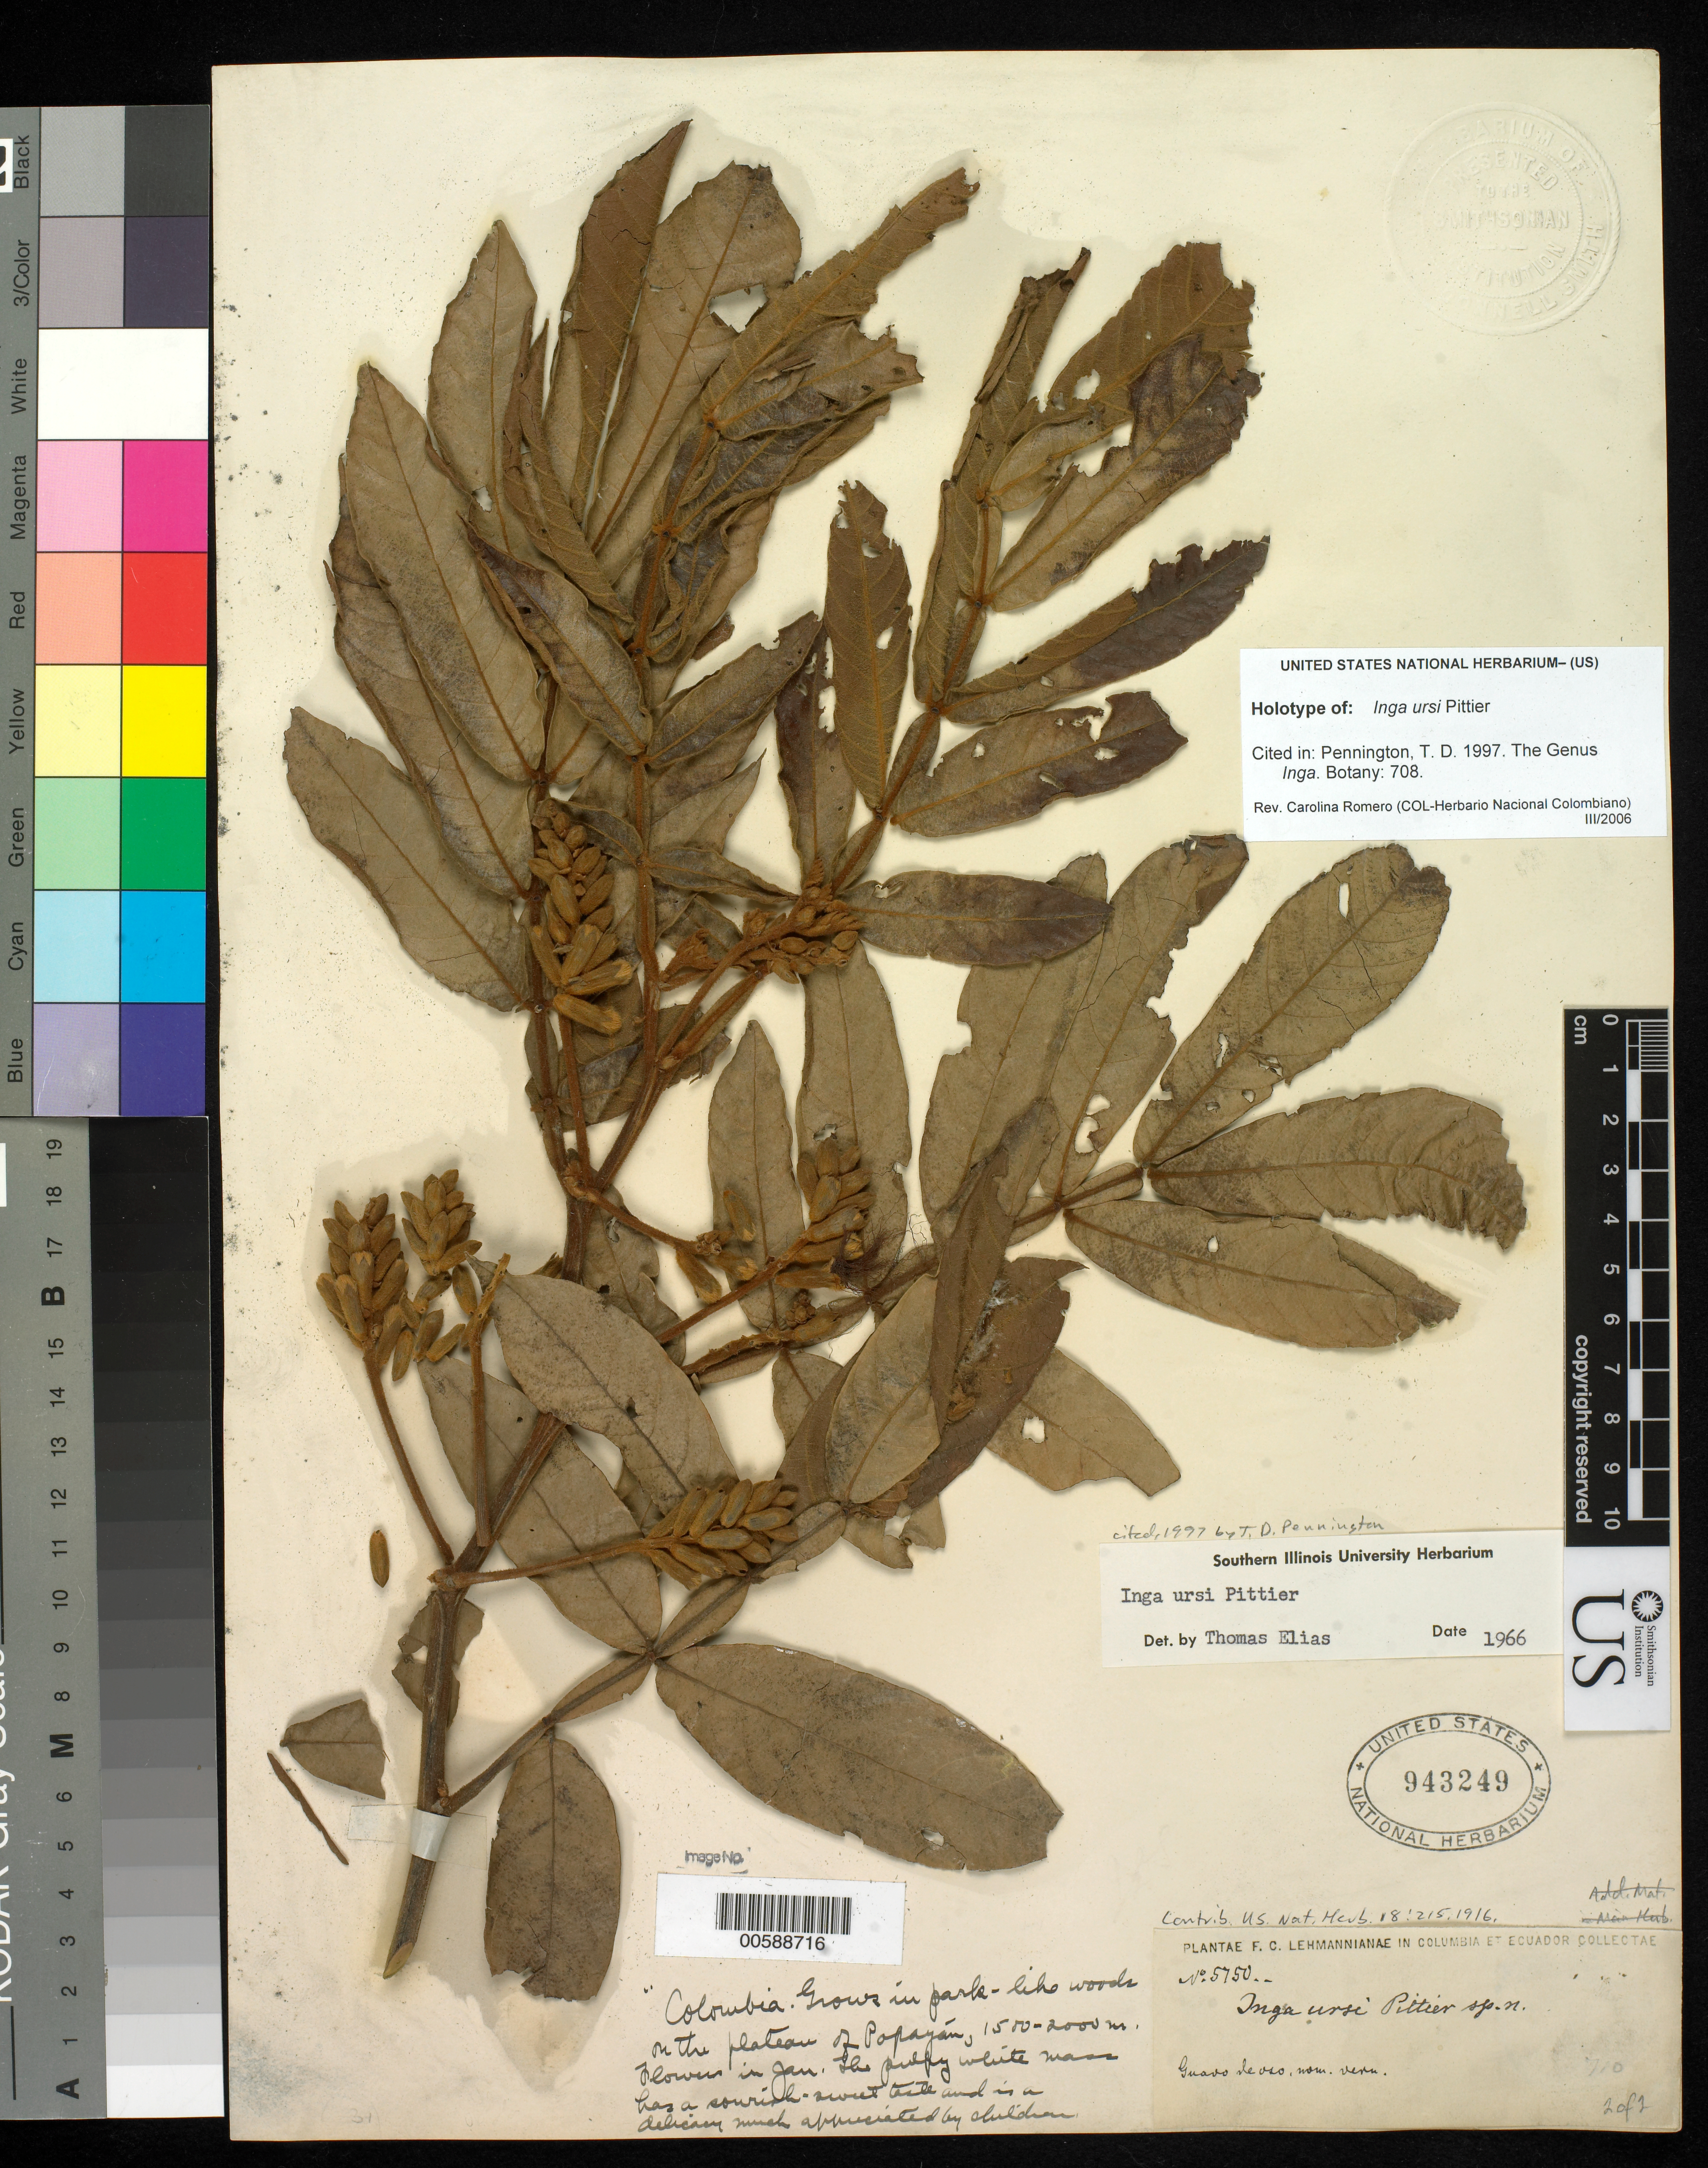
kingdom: Plantae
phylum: Tracheophyta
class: Magnoliopsida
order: Fabales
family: Fabaceae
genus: Inga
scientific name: Inga ursi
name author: Pittier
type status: Holotype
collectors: F. C. Lehmann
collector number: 5750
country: Colombia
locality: Plateau of Popayan.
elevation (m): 1500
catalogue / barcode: US 943249